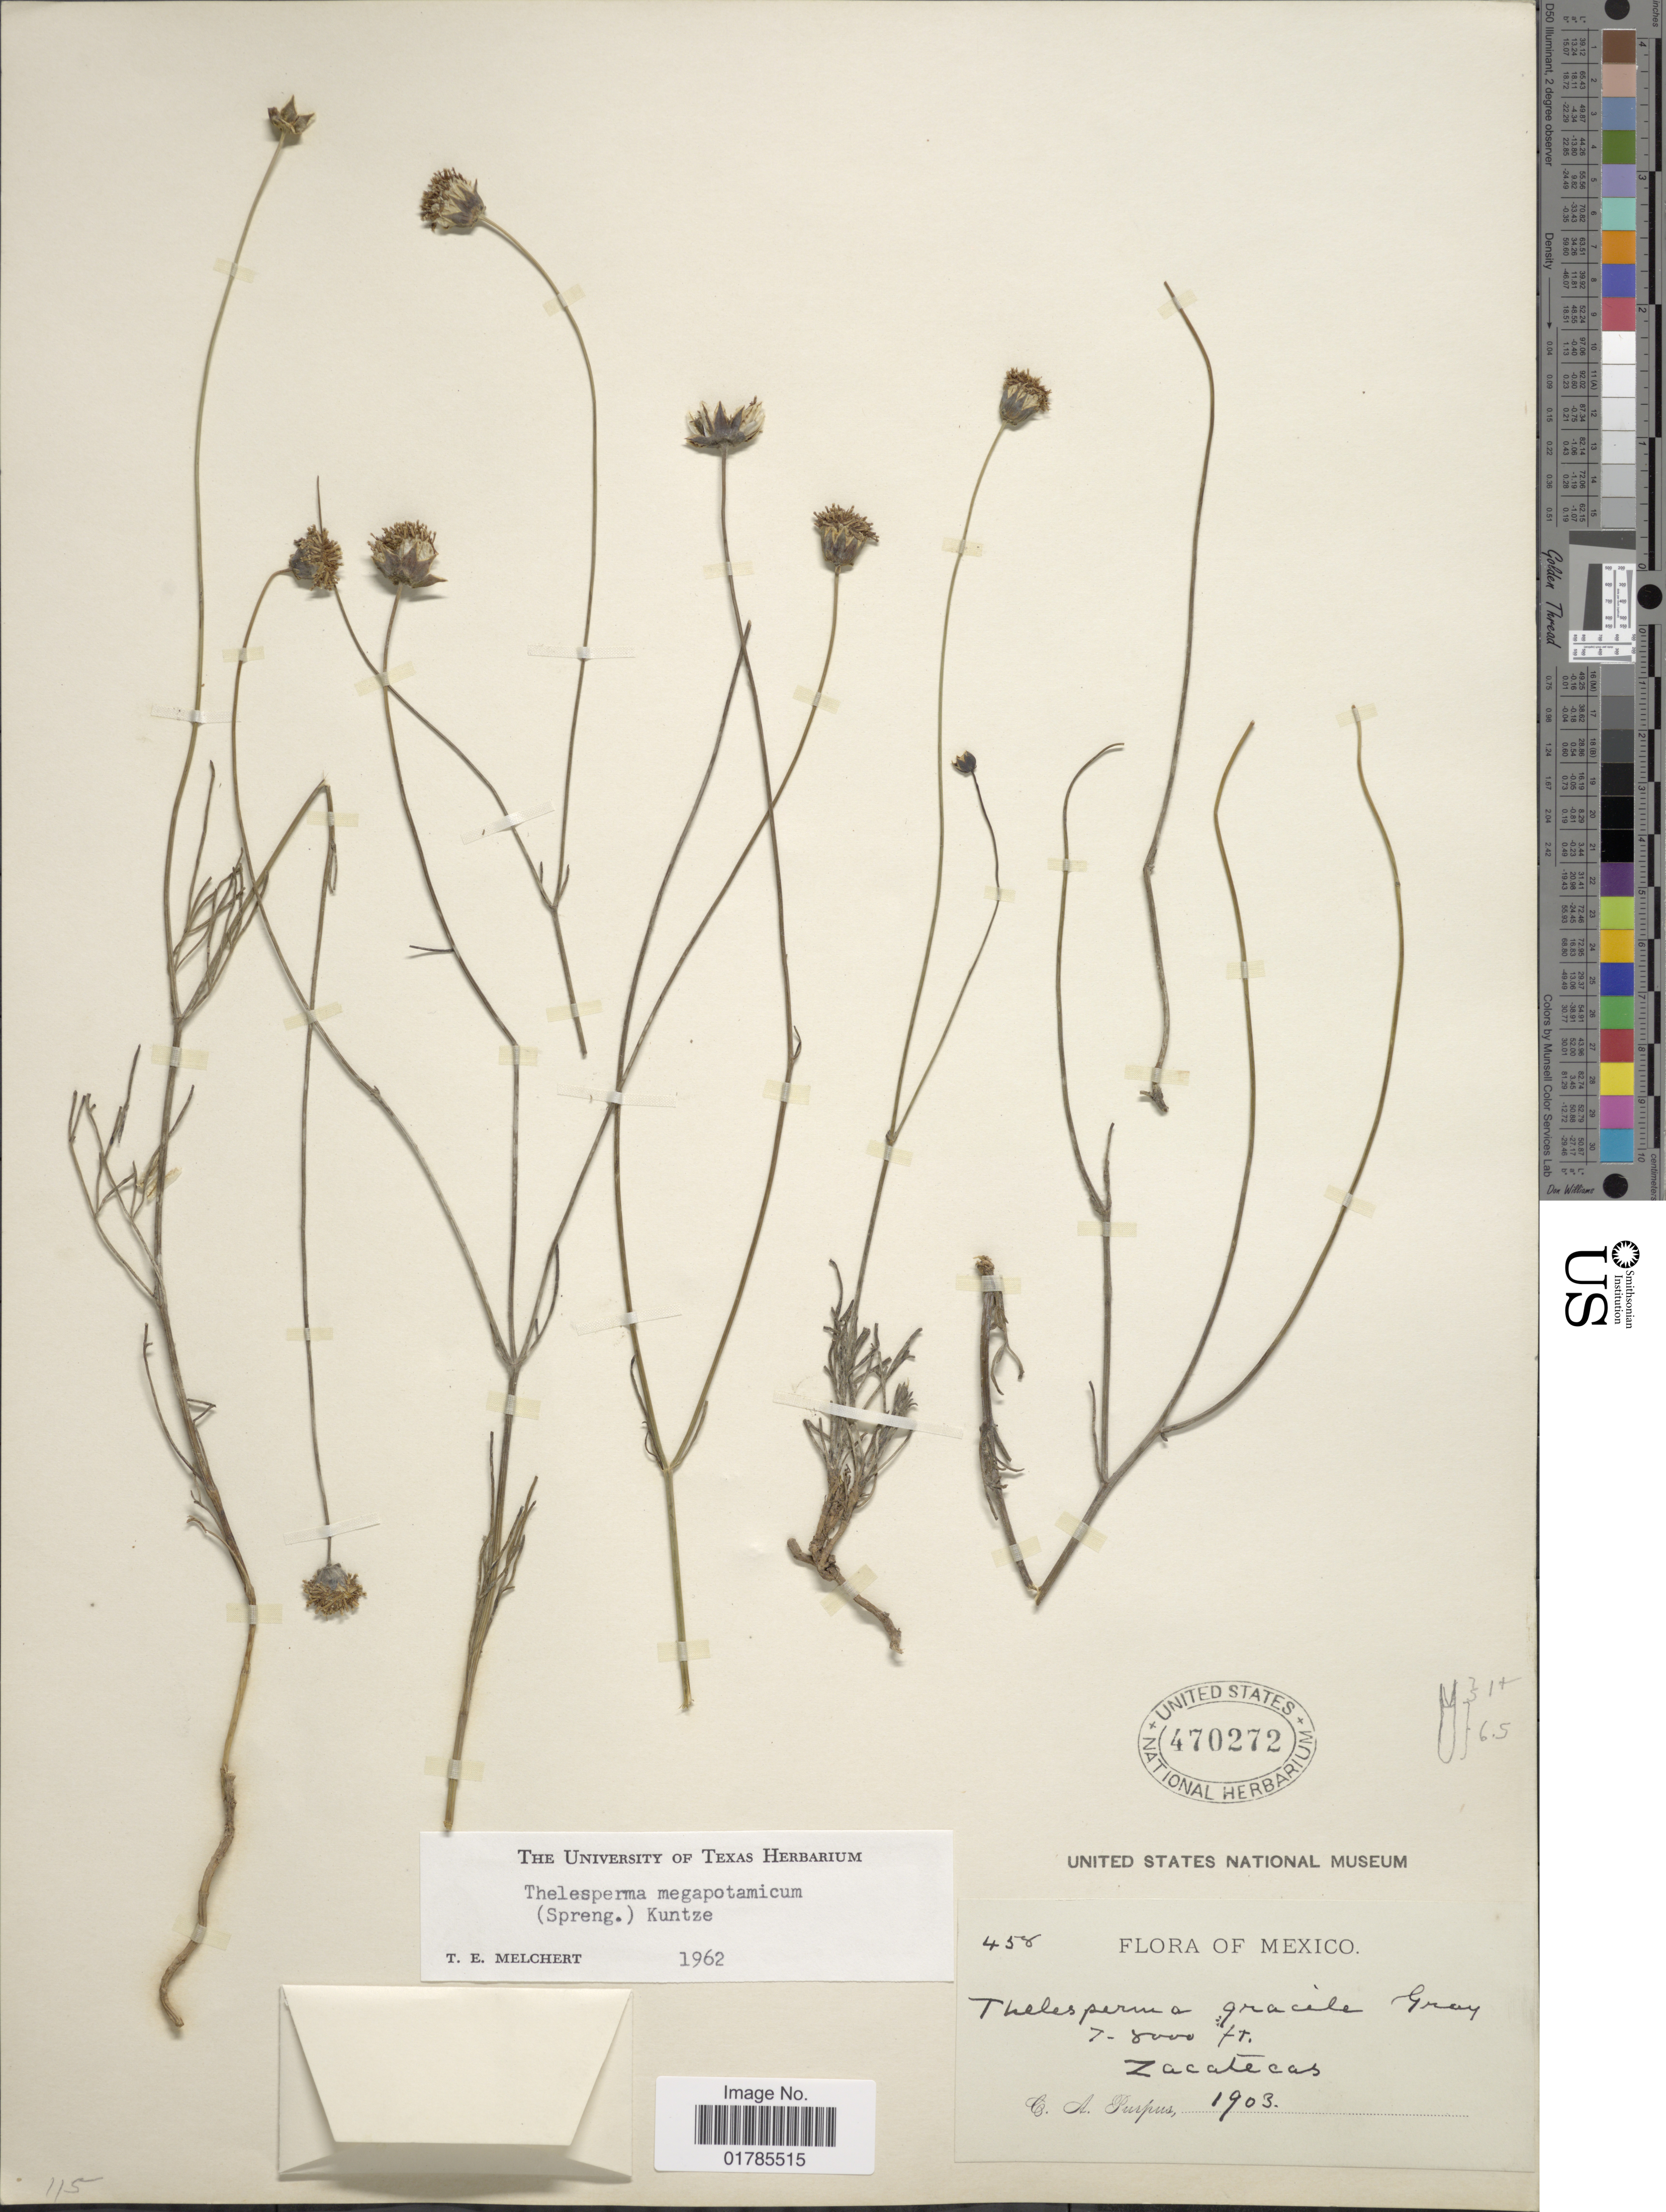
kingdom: Plantae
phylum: Tracheophyta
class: Magnoliopsida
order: Asterales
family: Asteraceae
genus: Thelesperma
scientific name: Thelesperma megapotamicum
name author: (Spreng.) Herter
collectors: C. A. Purpus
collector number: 458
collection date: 1903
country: Mexico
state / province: Zacatecas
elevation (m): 2134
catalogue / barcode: US 470272